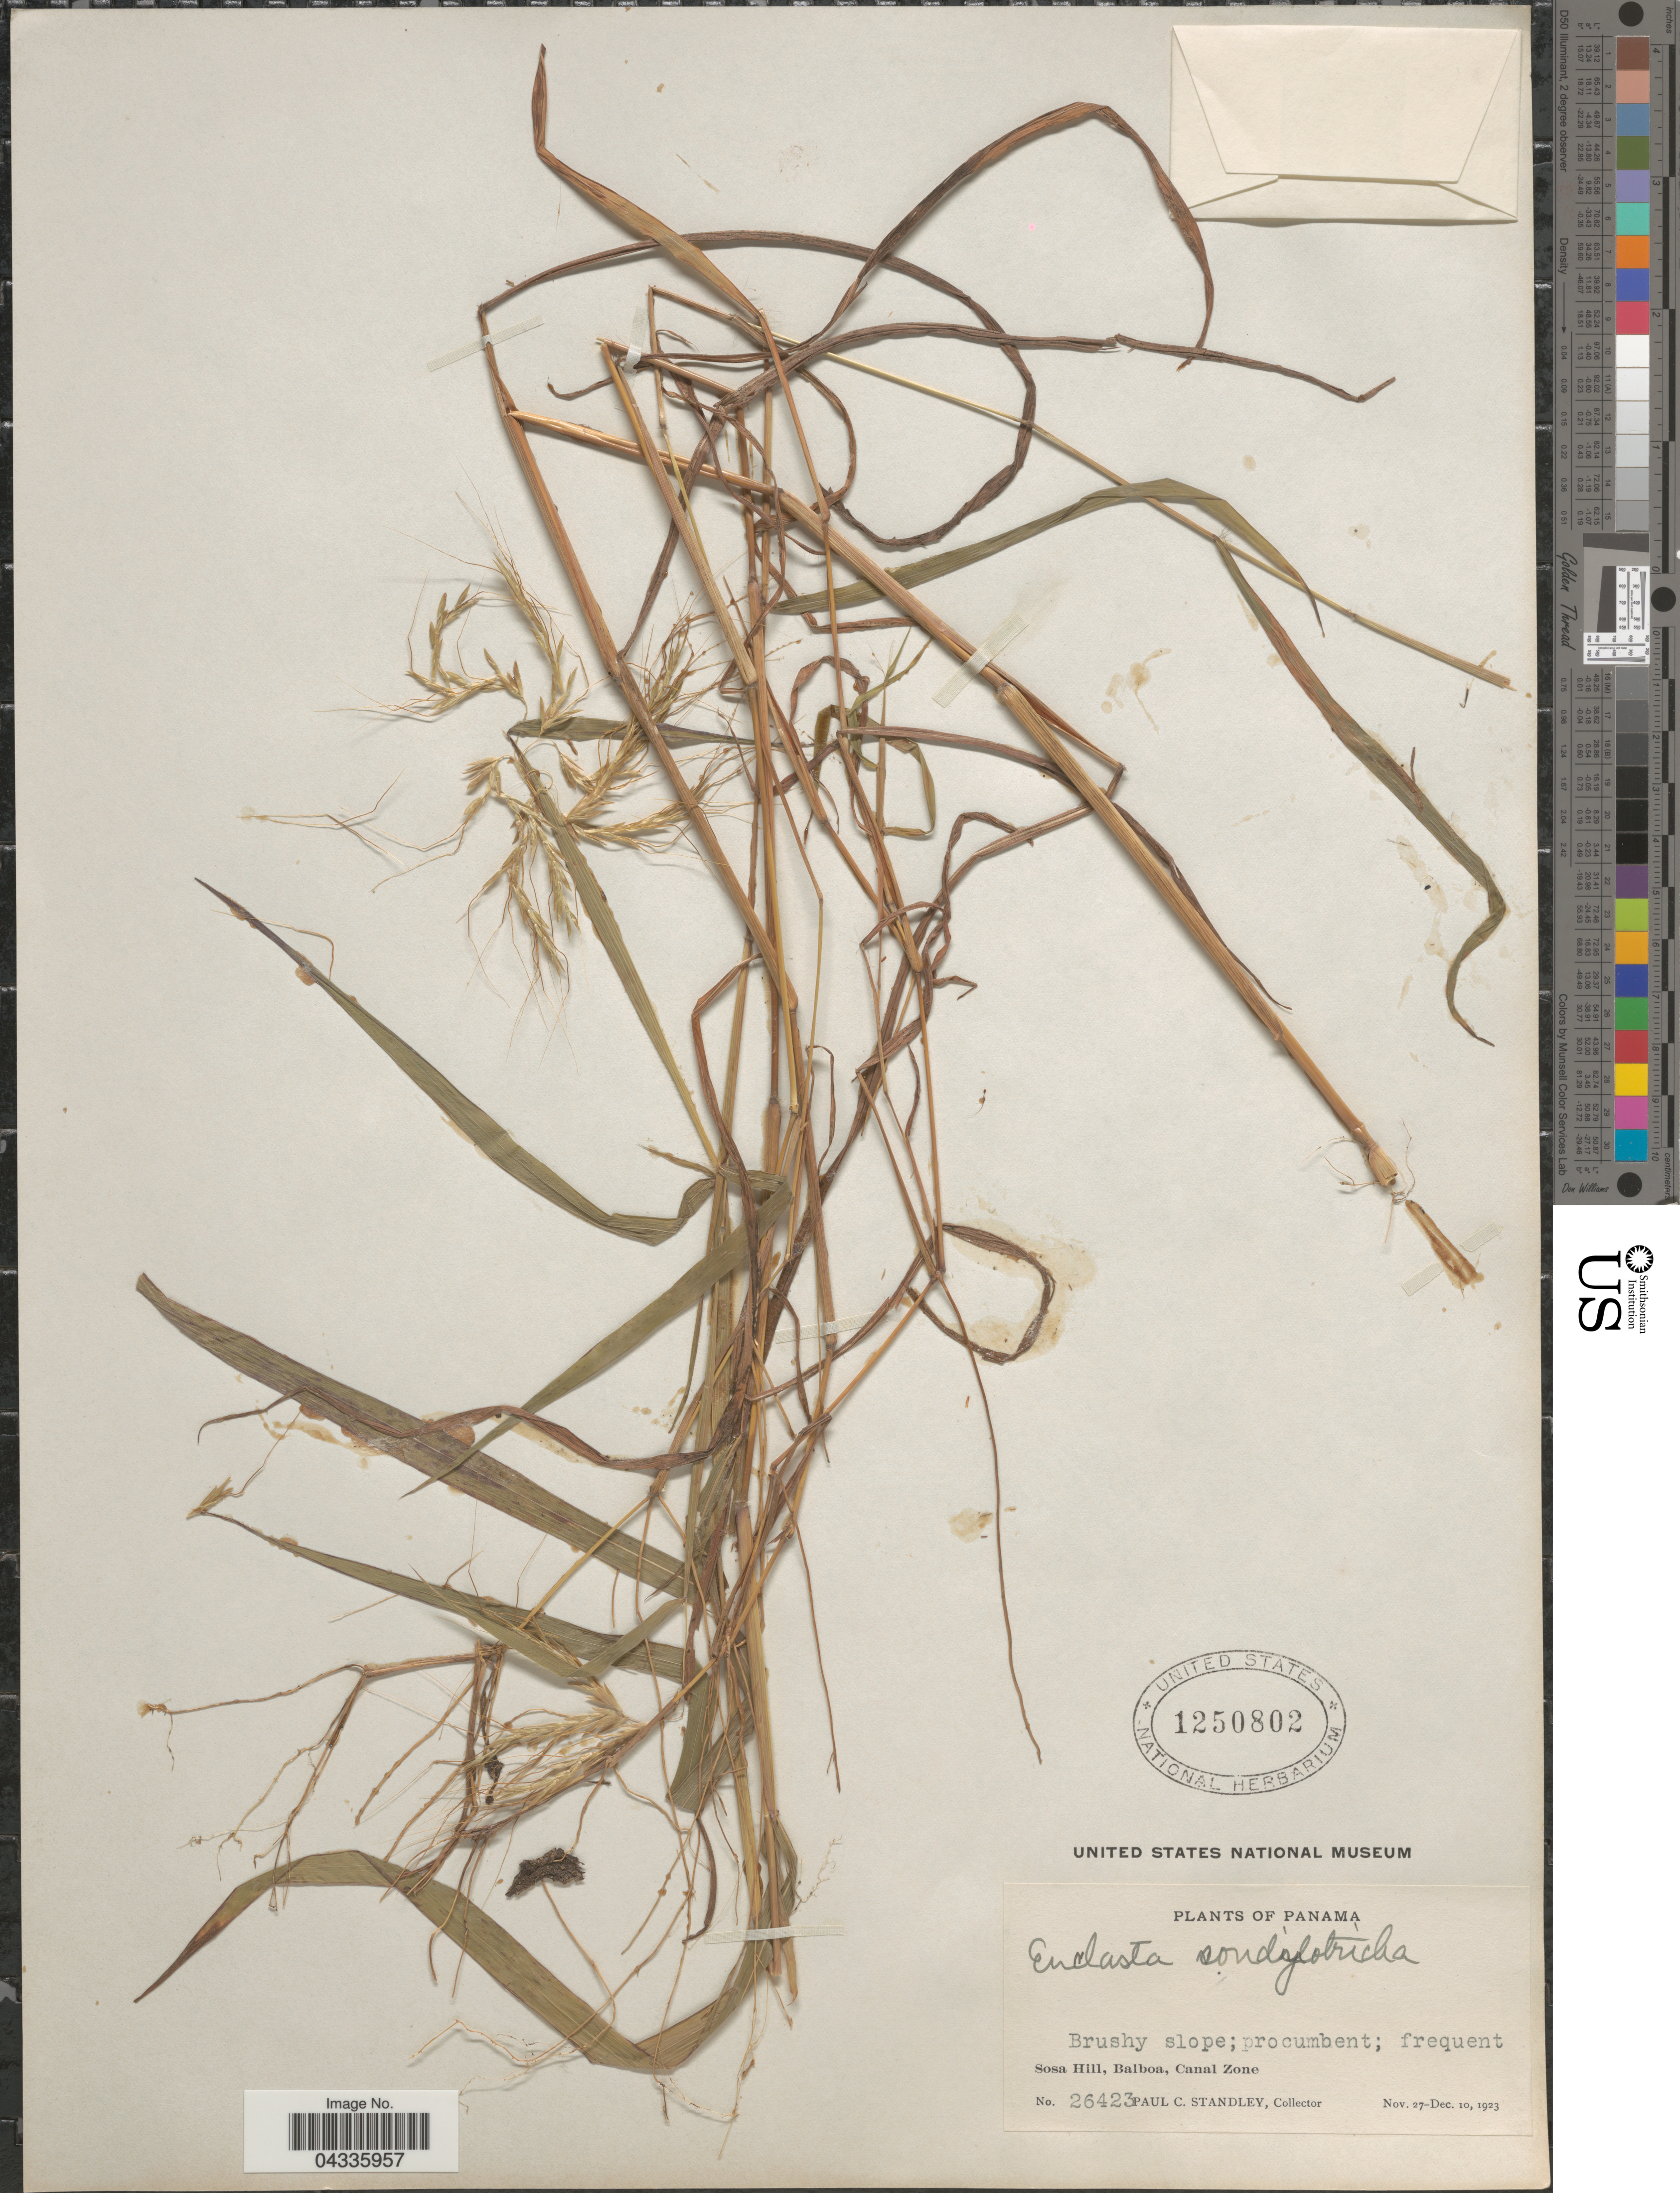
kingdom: Plantae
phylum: Tracheophyta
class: Liliopsida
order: Poales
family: Poaceae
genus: Euclasta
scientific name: Euclasta condylotricha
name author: (Hochst. ex Steud.) Stapf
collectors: P. C. Standley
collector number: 26423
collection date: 1923-11-27/1923-12-10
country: Panama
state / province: Colón / Panamá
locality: Sosa Hill, Balboa, Canal Zone.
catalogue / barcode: US 1250802